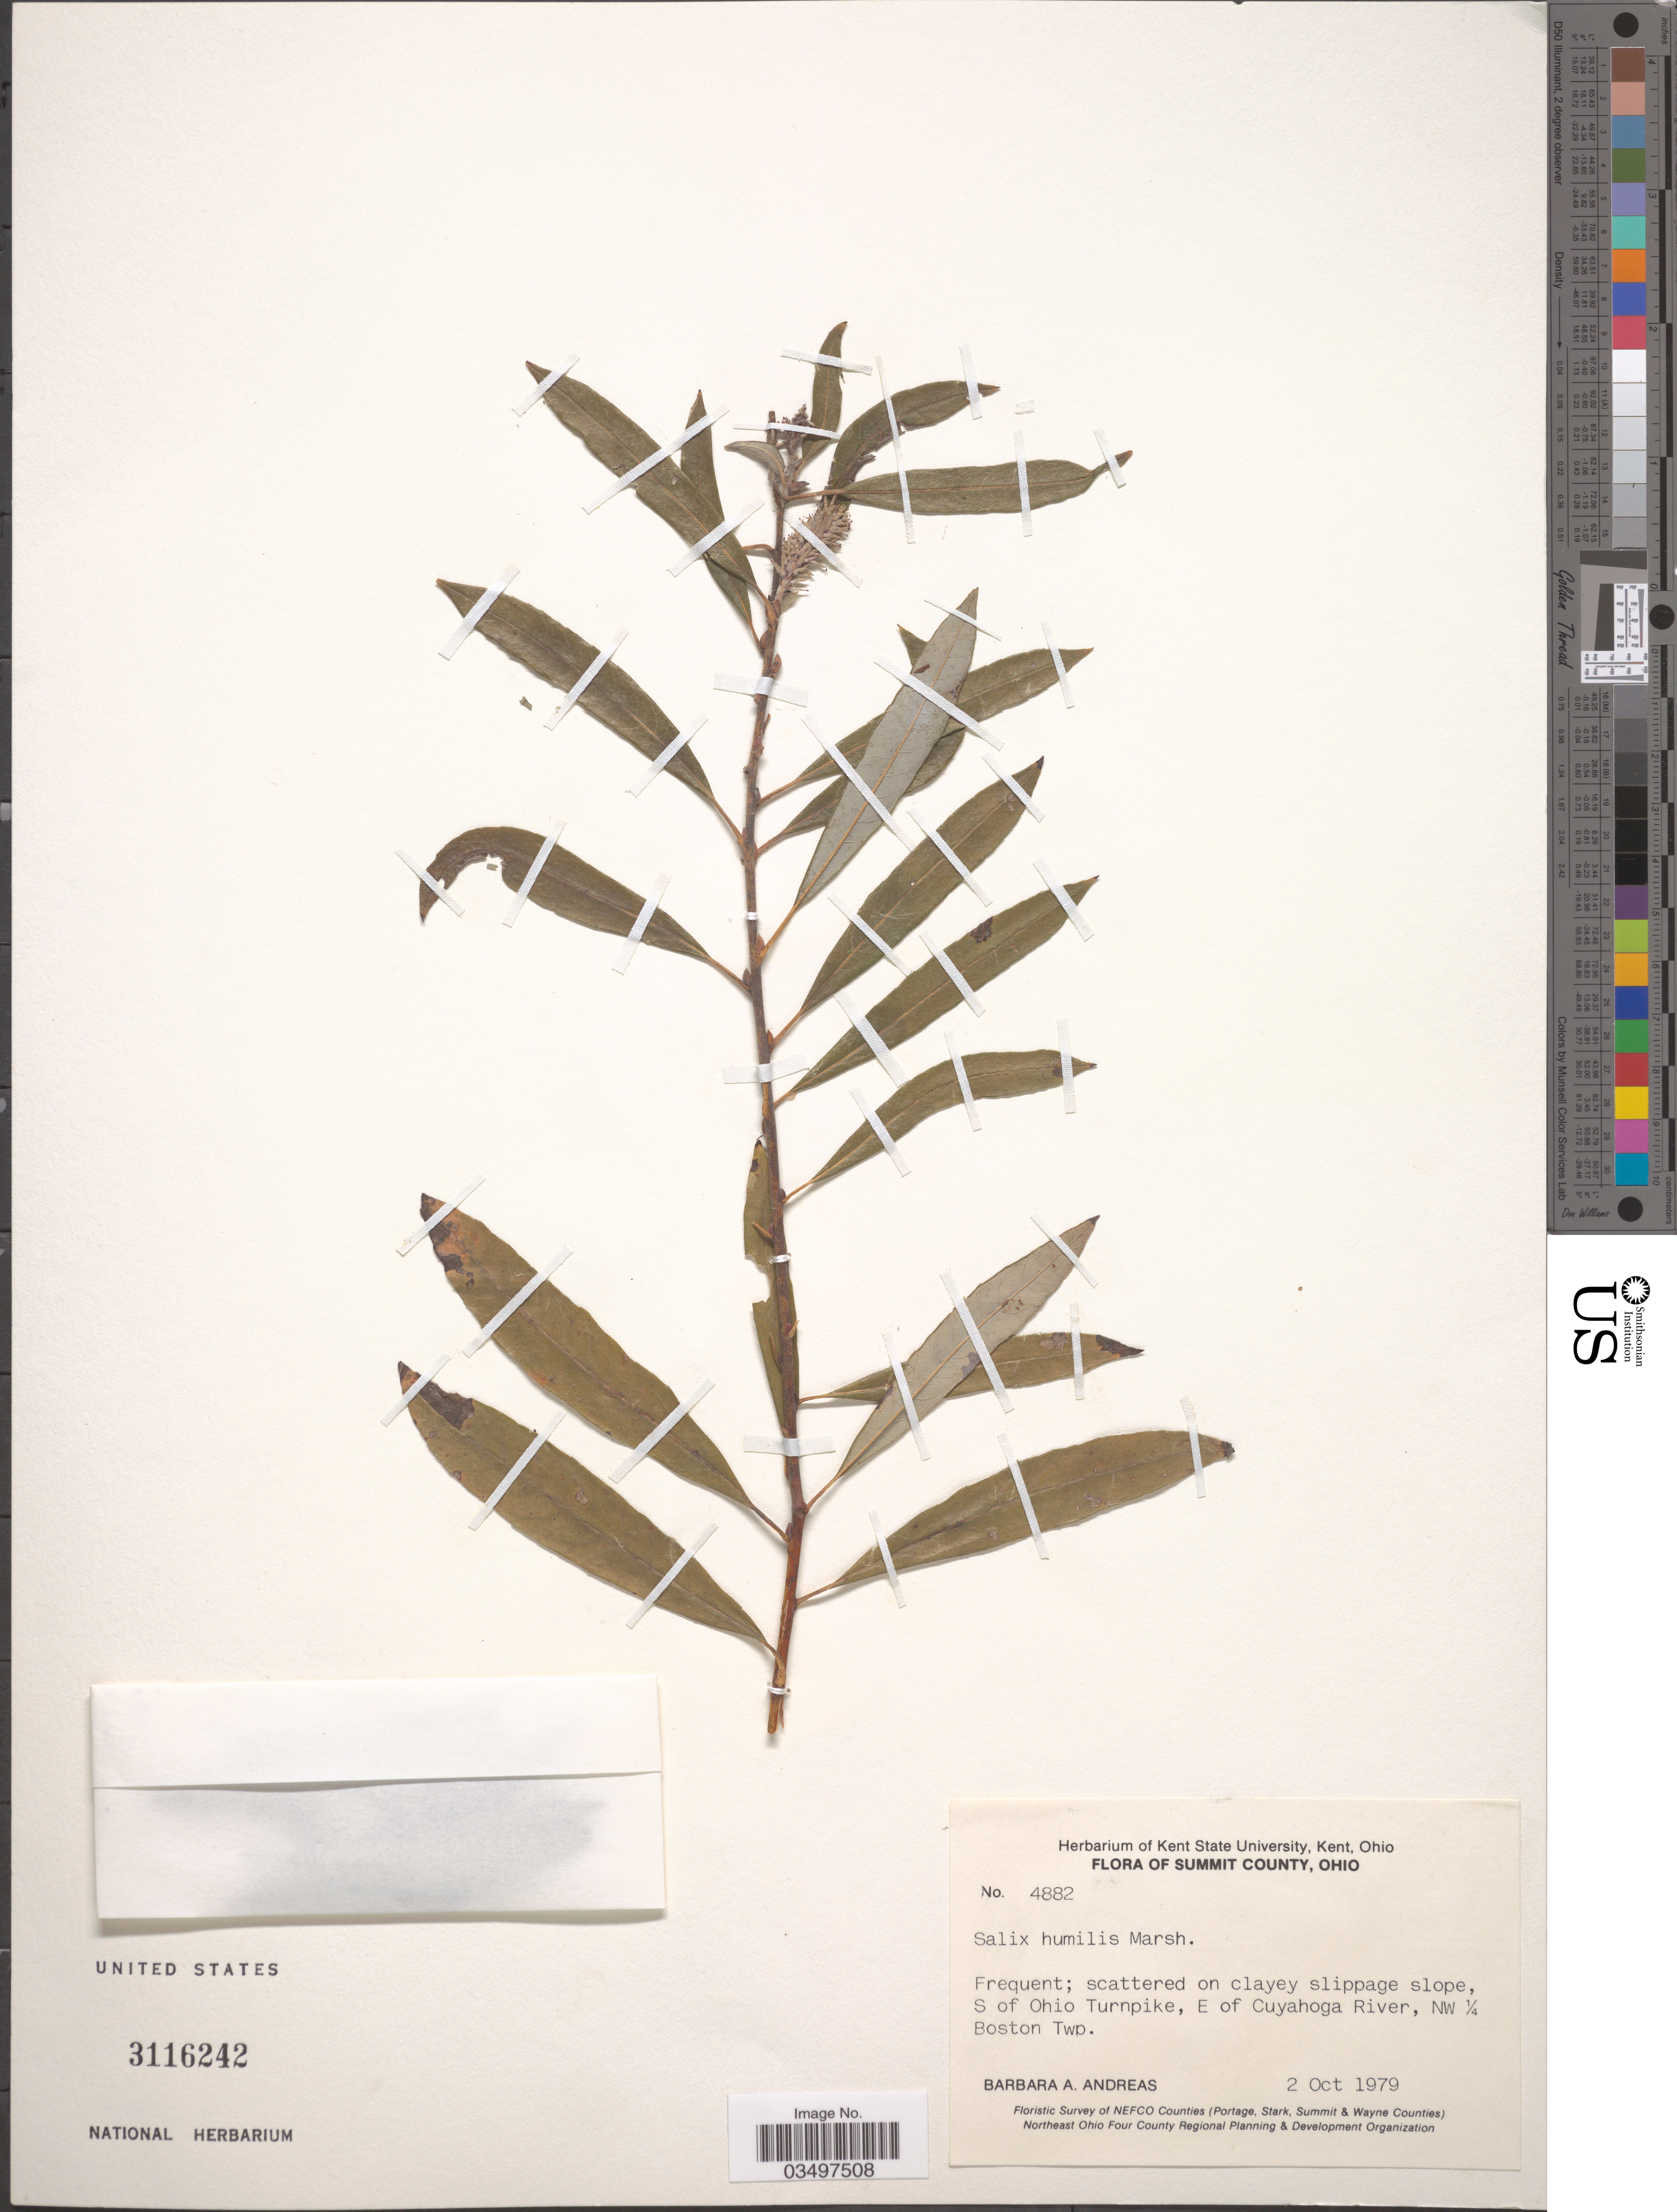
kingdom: Plantae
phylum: Tracheophyta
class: Magnoliopsida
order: Malpighiales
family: Salicaceae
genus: Salix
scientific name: Salix humilis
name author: Marshall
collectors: B. A. Andreas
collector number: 4882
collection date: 1979-10-02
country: United States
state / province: Ohio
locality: Summit County. S of Ohio Turnpike, E of Cuyahoga River, NW ¼ Boston Twp.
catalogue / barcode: US 3116242